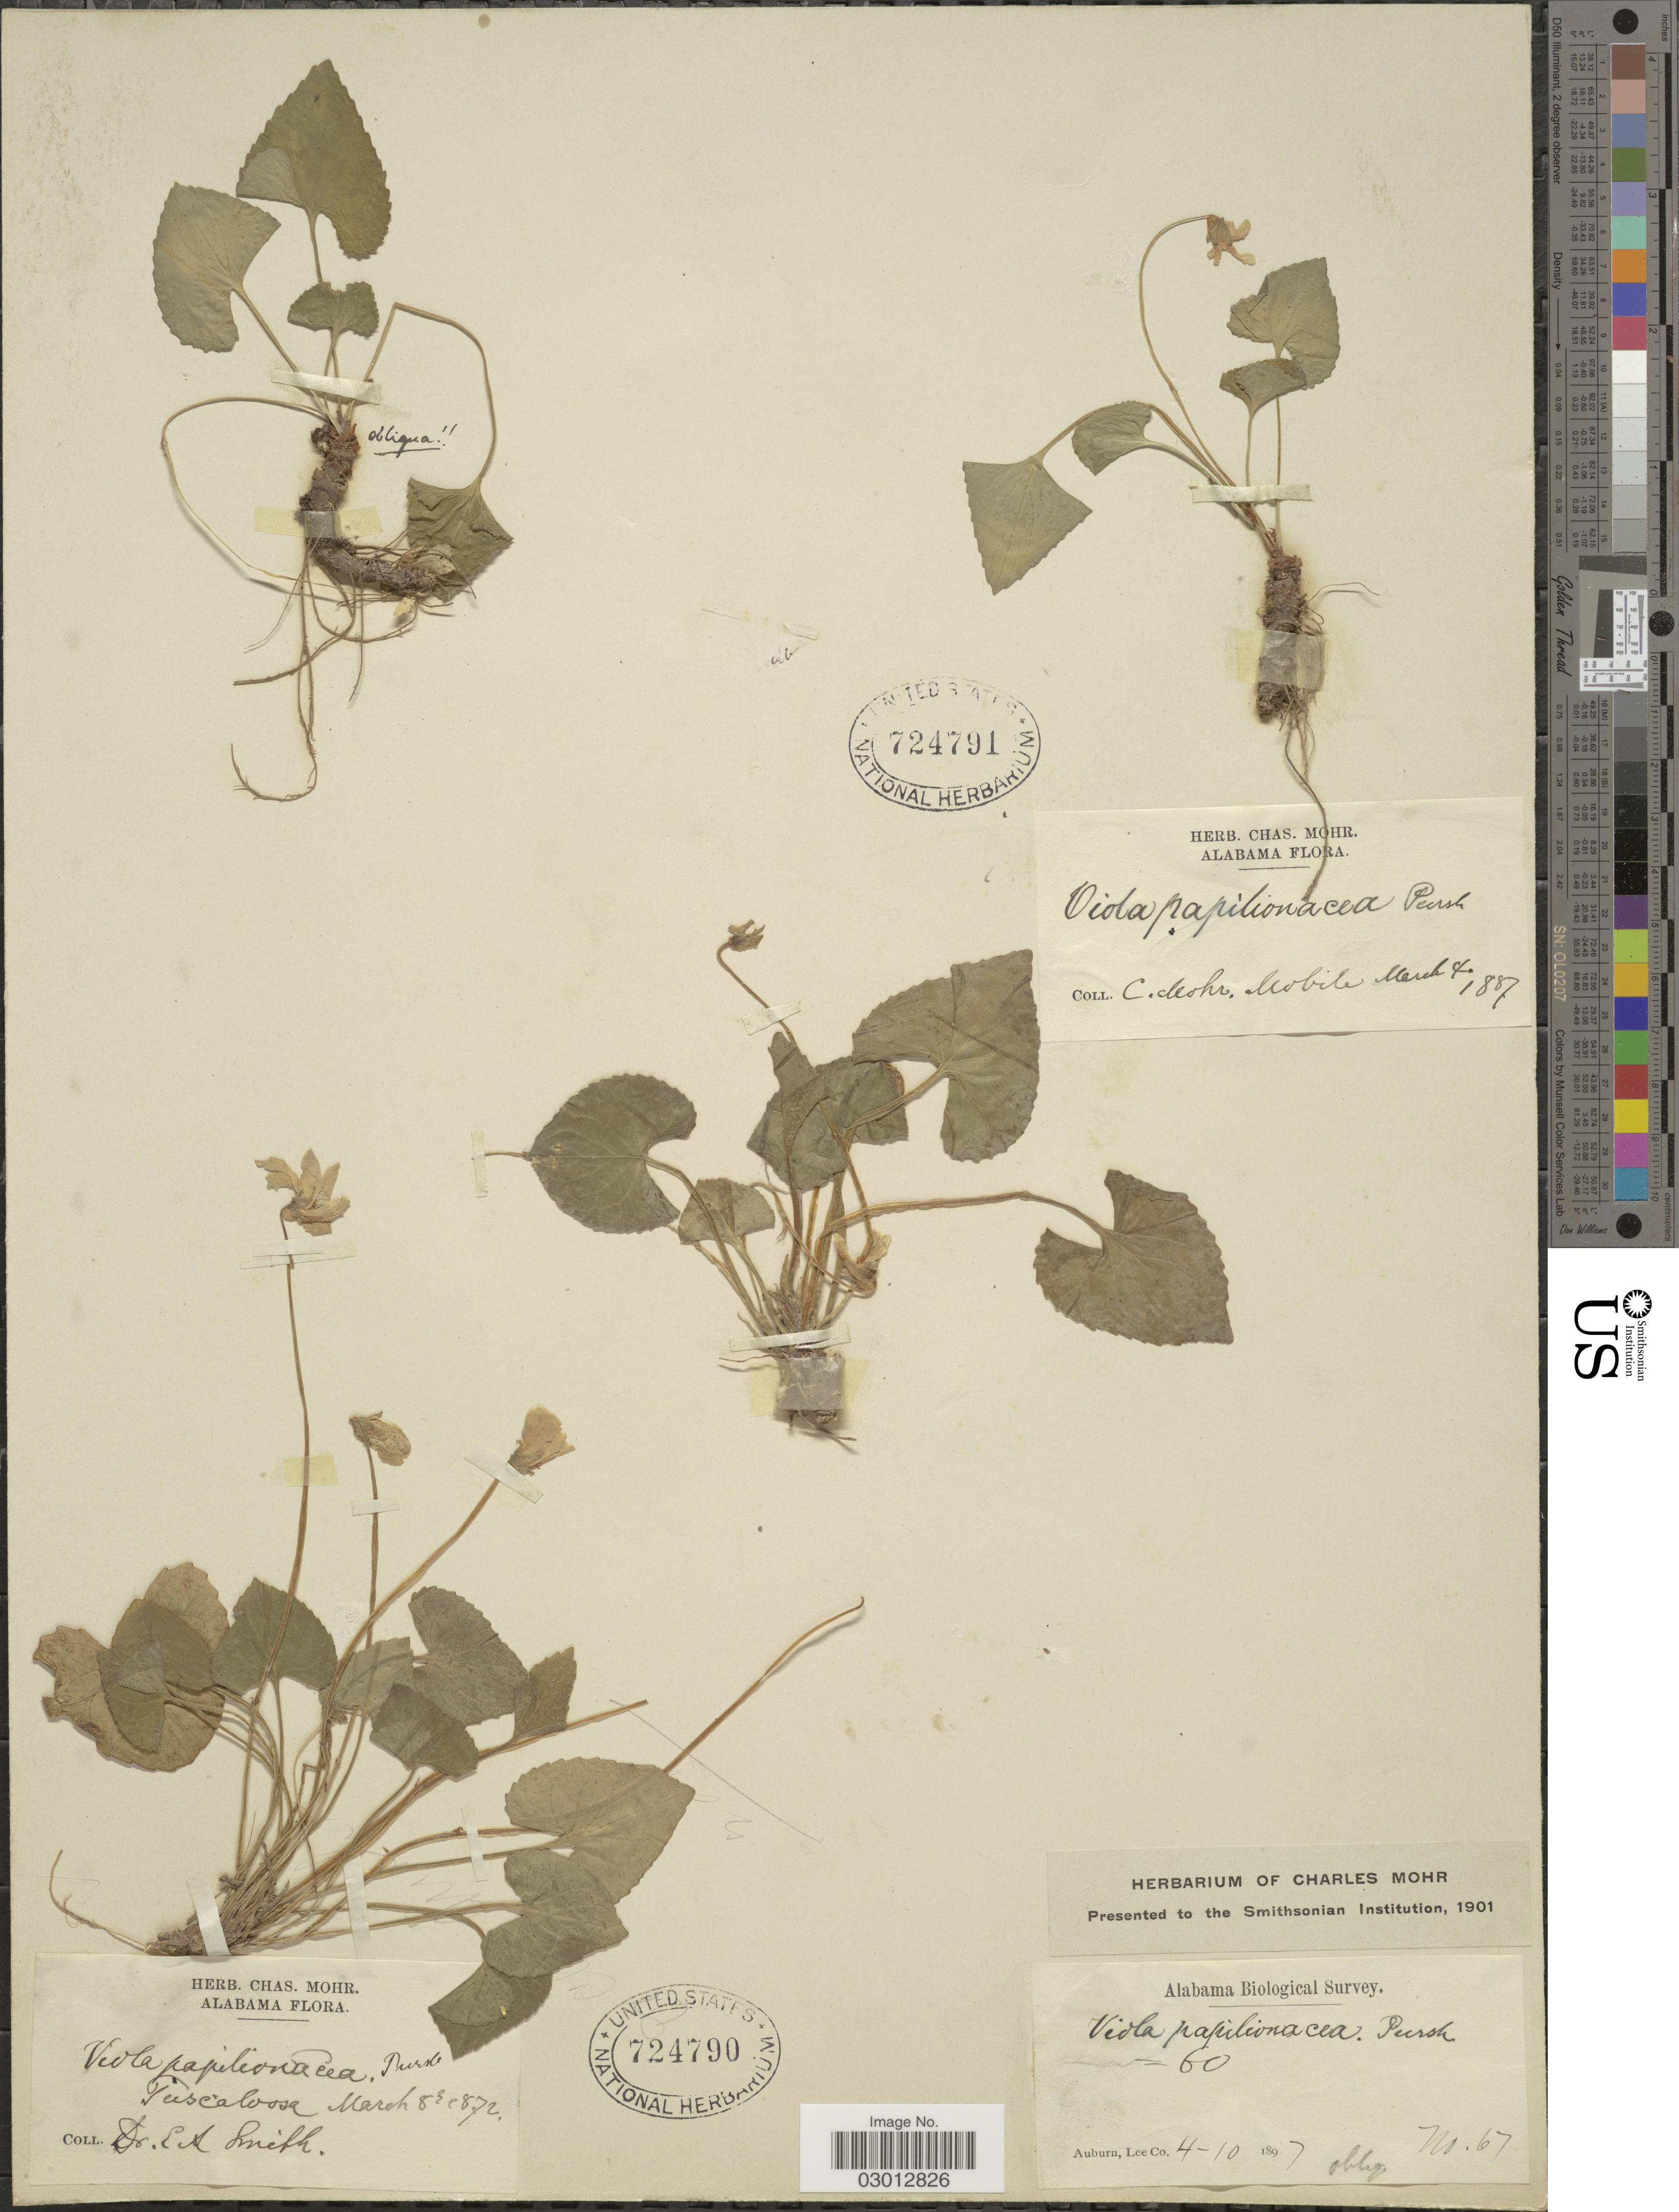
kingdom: Plantae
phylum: Tracheophyta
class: Magnoliopsida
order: Malpighiales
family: Violaceae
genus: Viola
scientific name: Viola papilionacea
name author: Pursh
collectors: E. A. Smith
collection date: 1872-03-08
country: United States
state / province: Alabama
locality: Tuscaloosa.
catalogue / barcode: US 724790